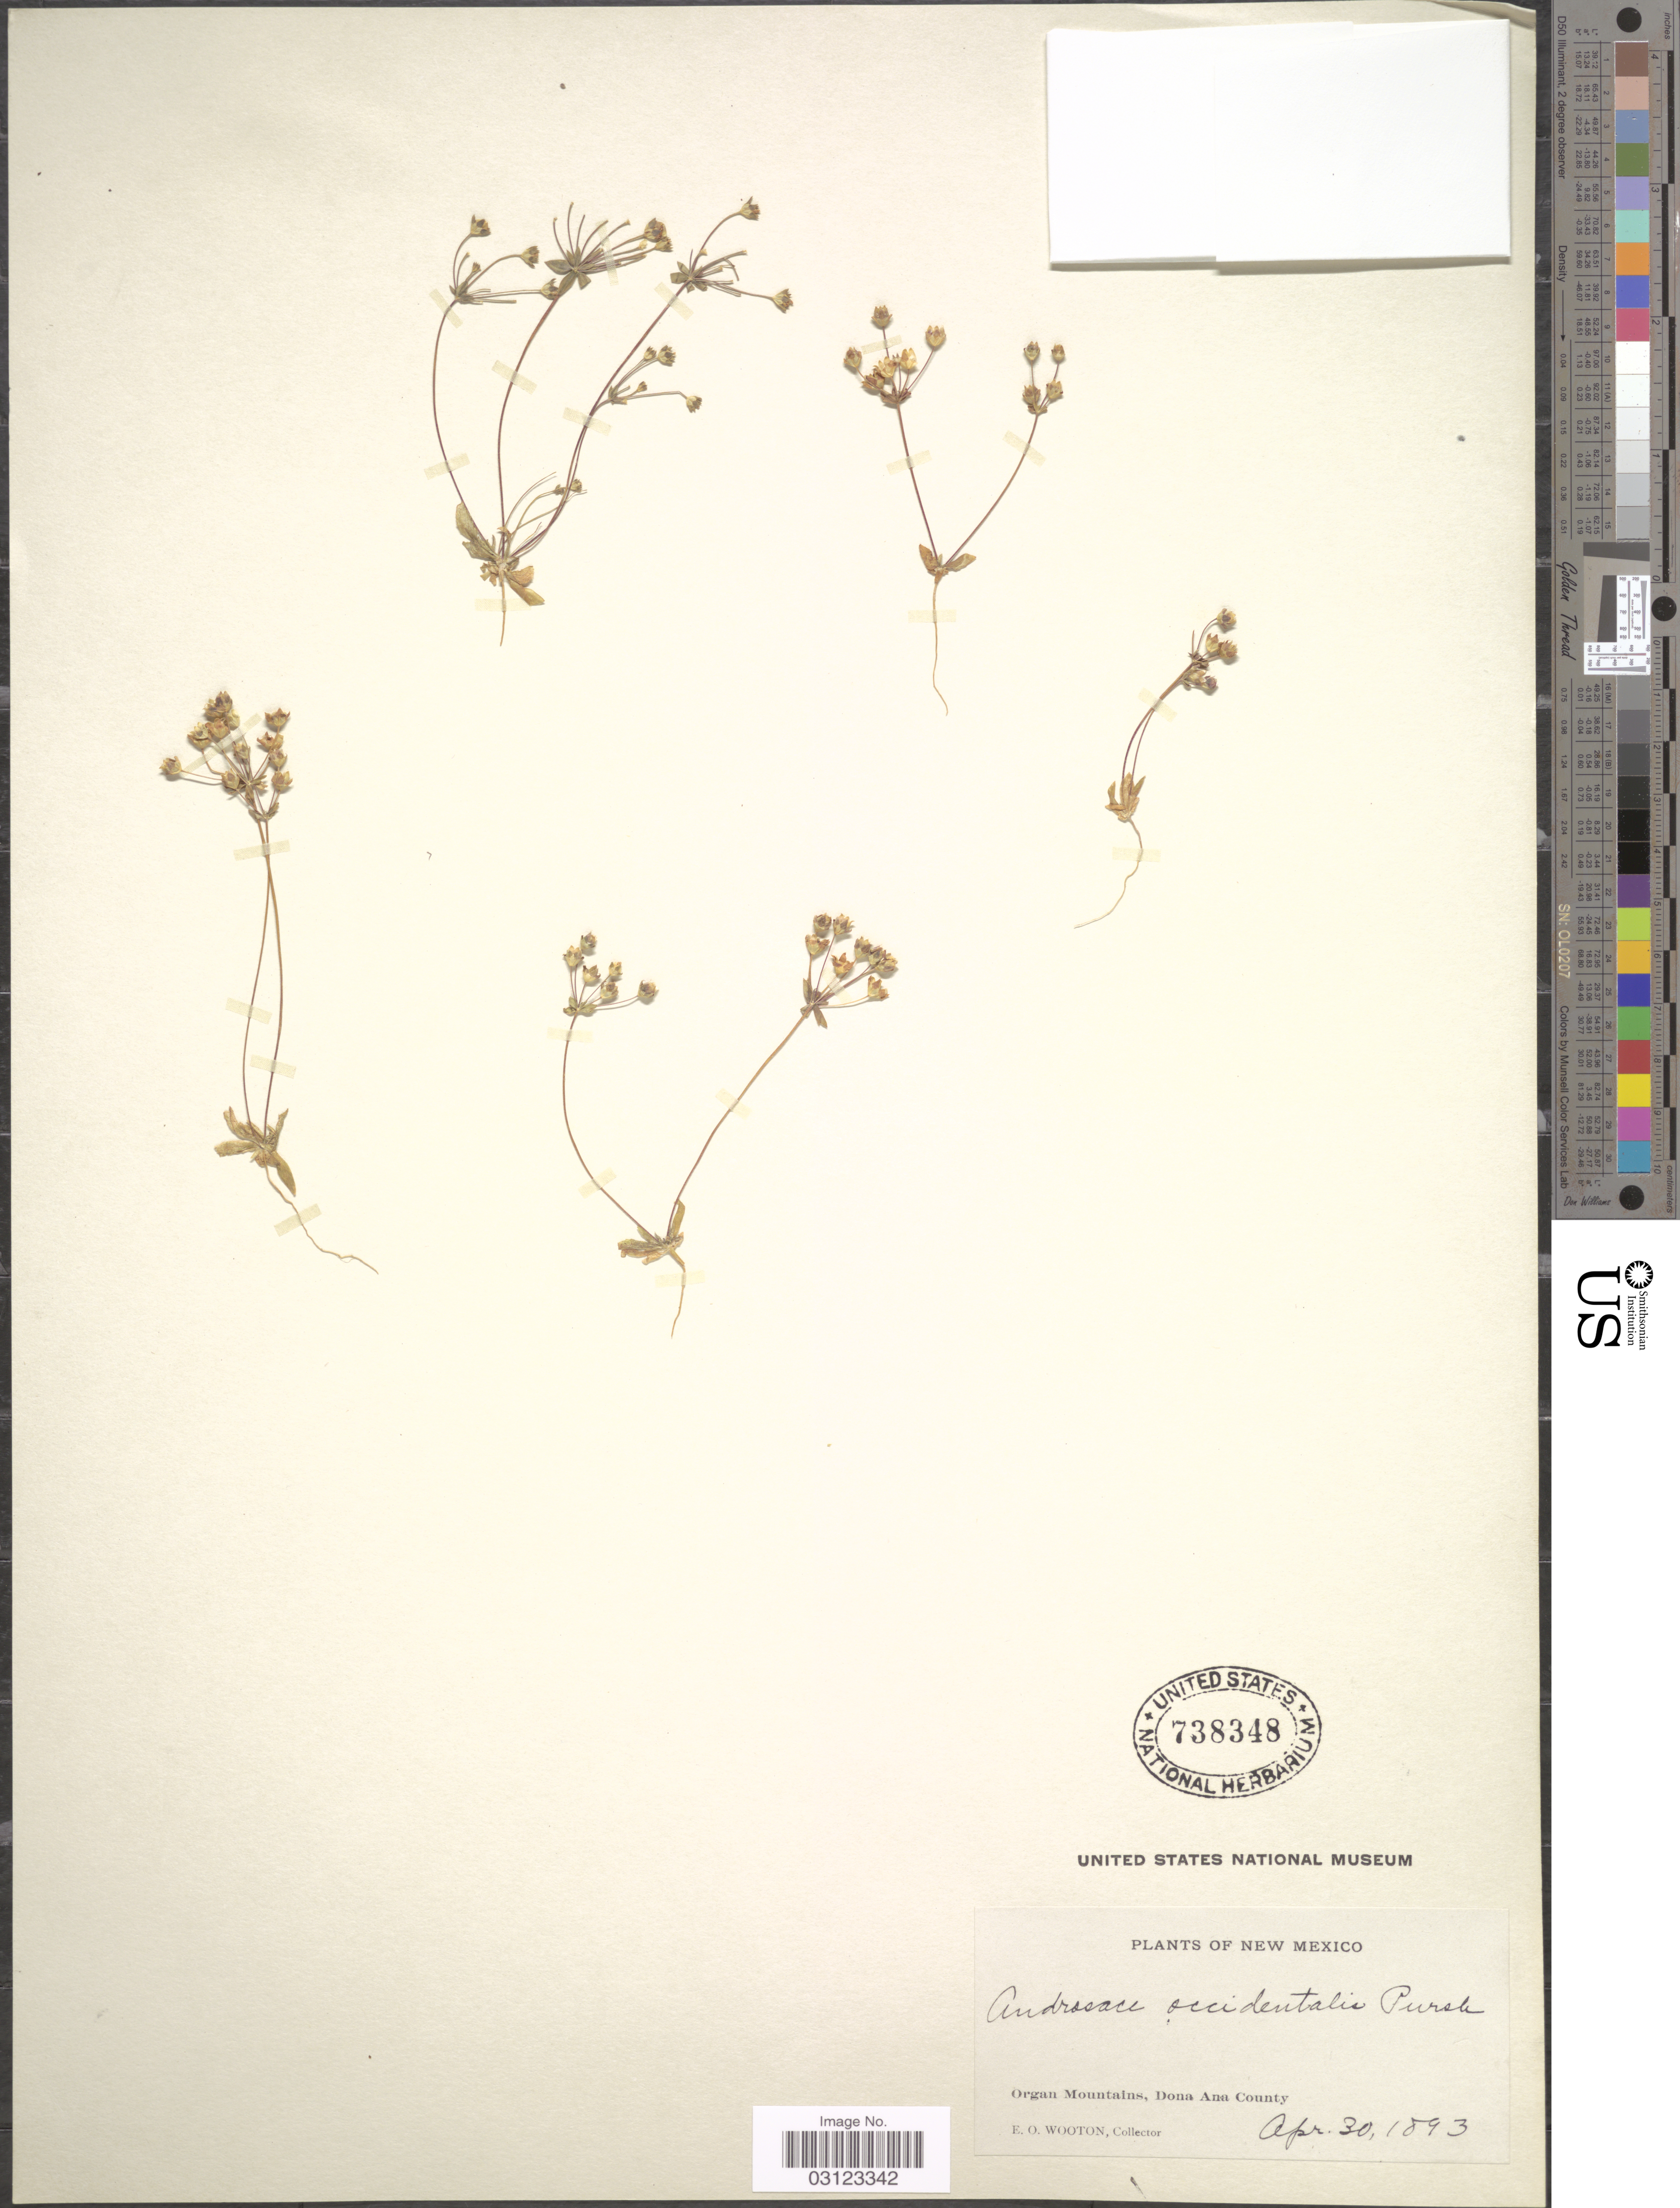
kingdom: Plantae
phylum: Tracheophyta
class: Magnoliopsida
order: Ericales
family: Primulaceae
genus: Androsace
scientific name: Androsace occidentalis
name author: (Pursh) Pursh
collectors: E. O. Wooton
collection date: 1893-04-30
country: United States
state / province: New Mexico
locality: Organ Mountains, Dona Ana County.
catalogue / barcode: US 738348